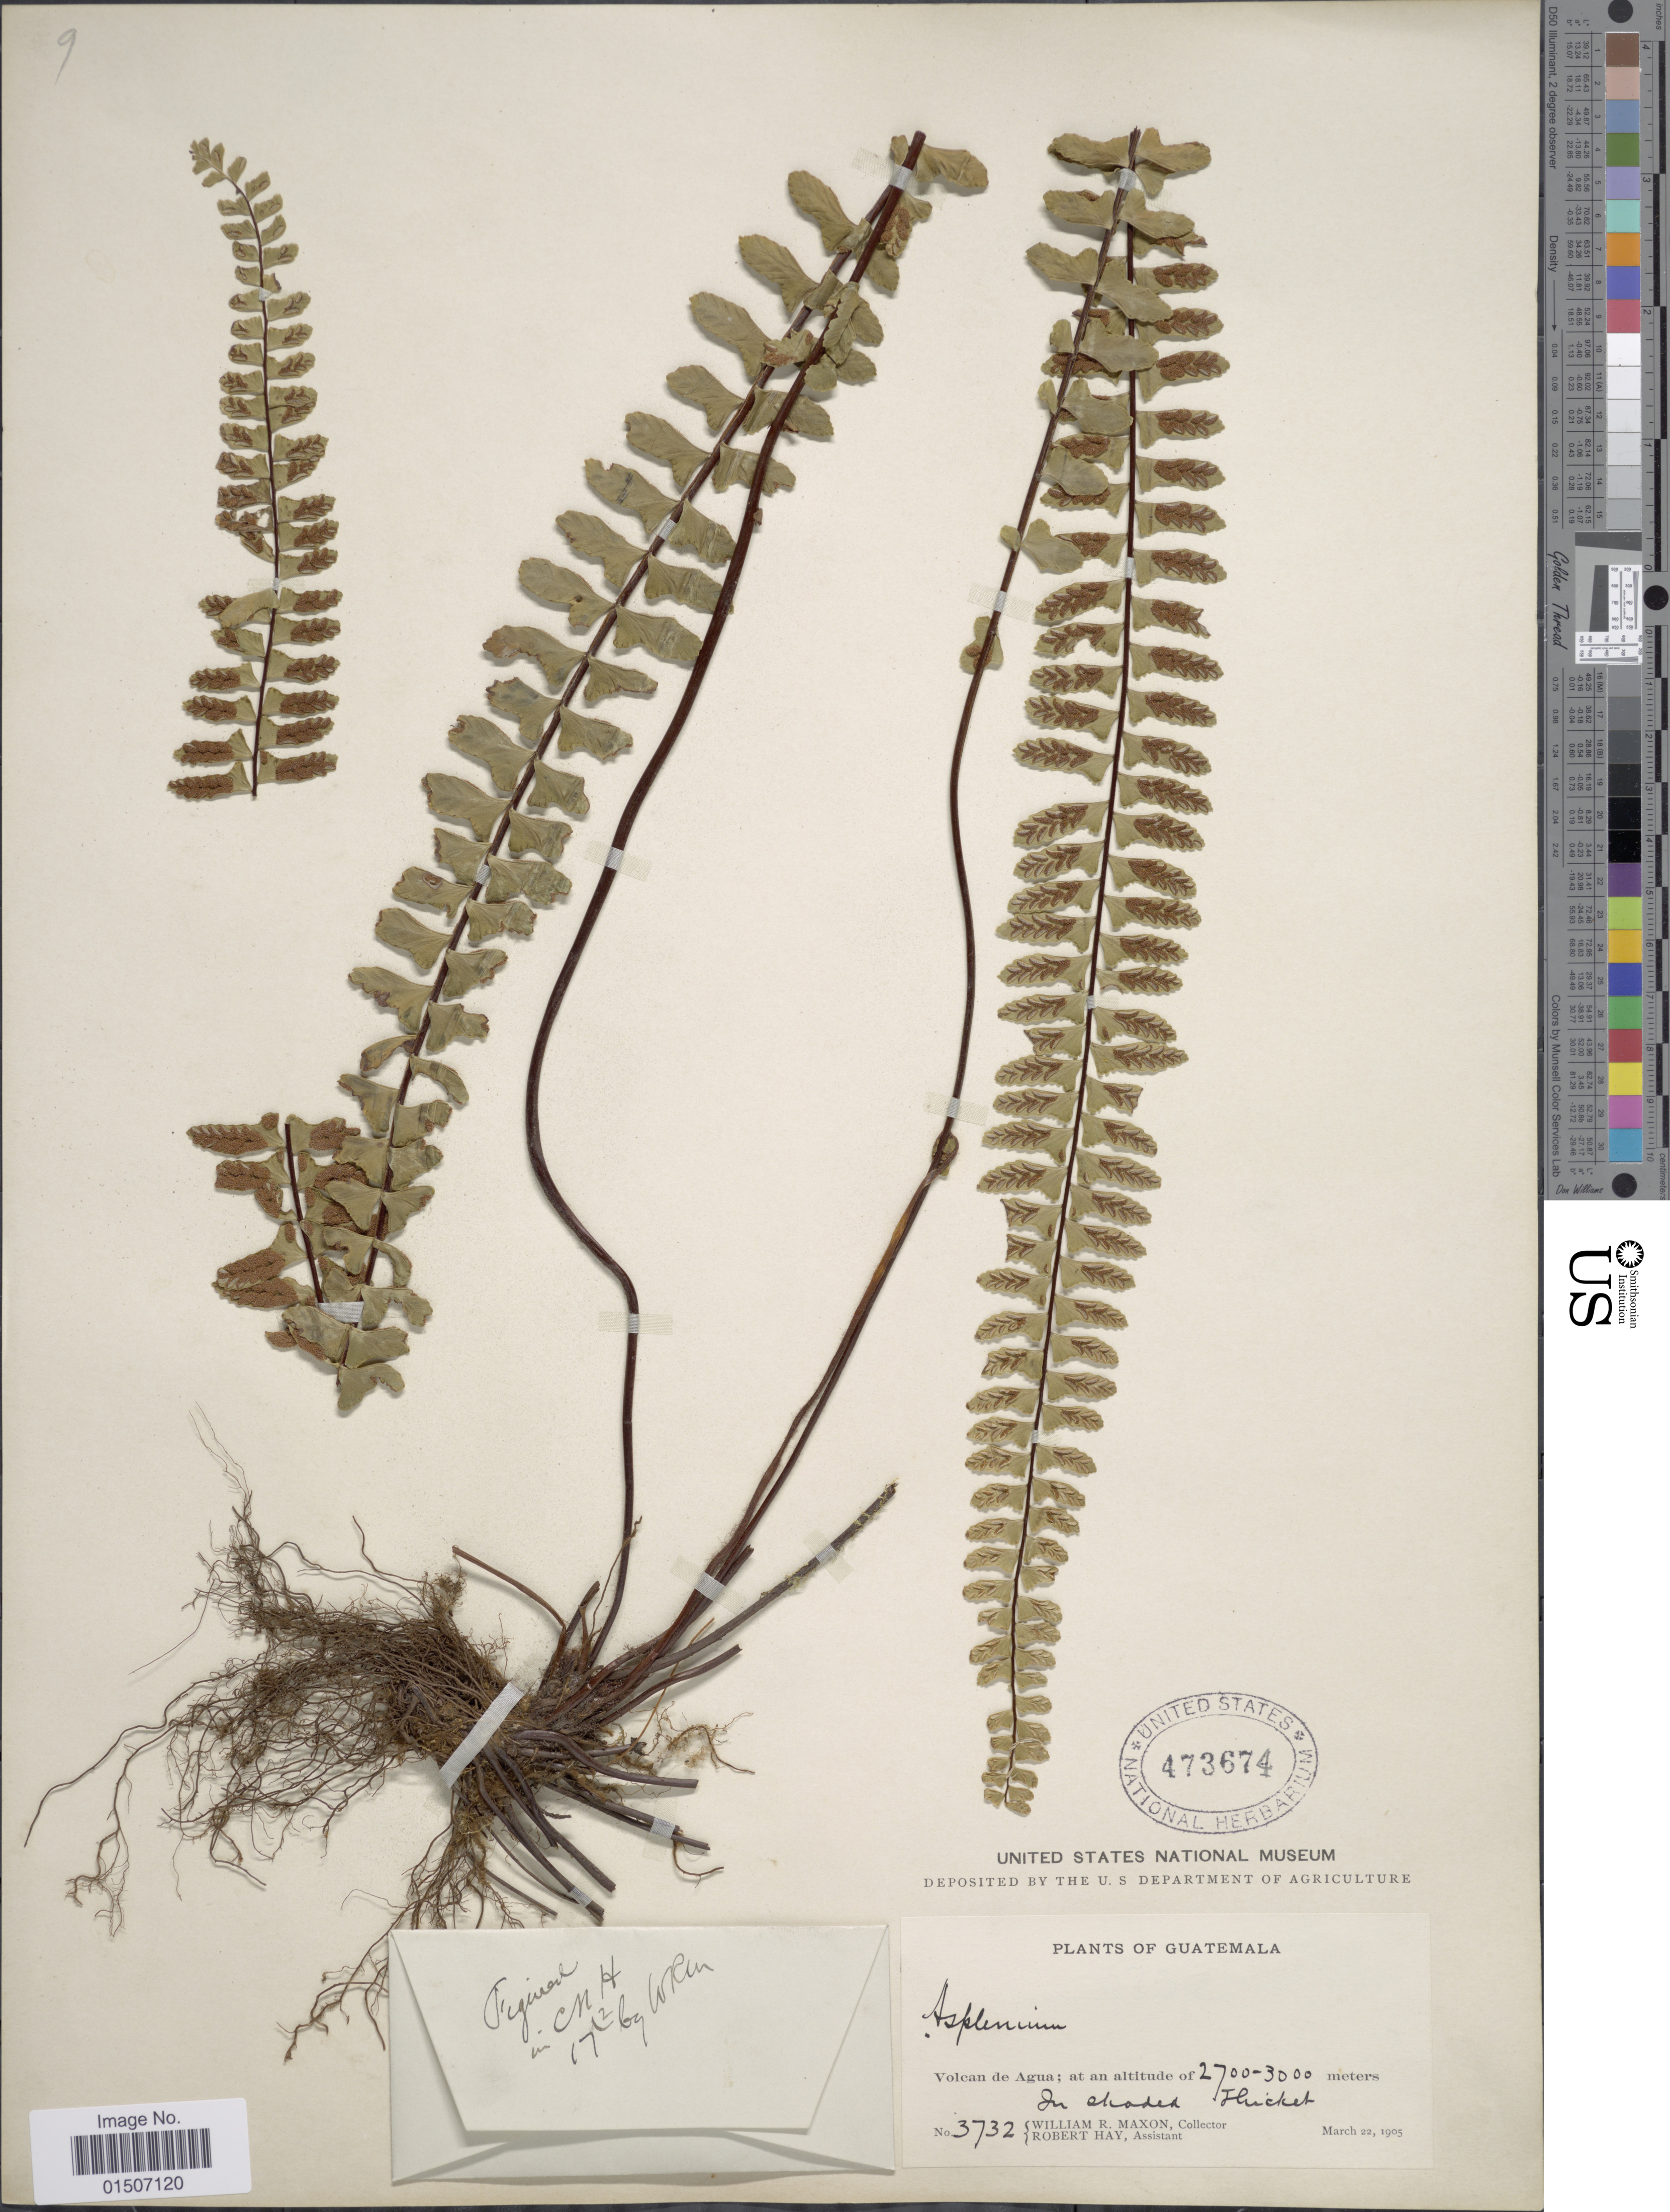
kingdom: Plantae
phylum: Tracheophyta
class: Polypodiopsida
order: Polypodiales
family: Aspleniaceae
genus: Asplenium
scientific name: Asplenium monanthes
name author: L.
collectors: W. R. Maxon & R. H. Hay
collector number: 3732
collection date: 1905-03-22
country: Guatemala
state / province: Guatemala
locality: Volcan de Agua, In shaded bank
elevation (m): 2700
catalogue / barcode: US 473674